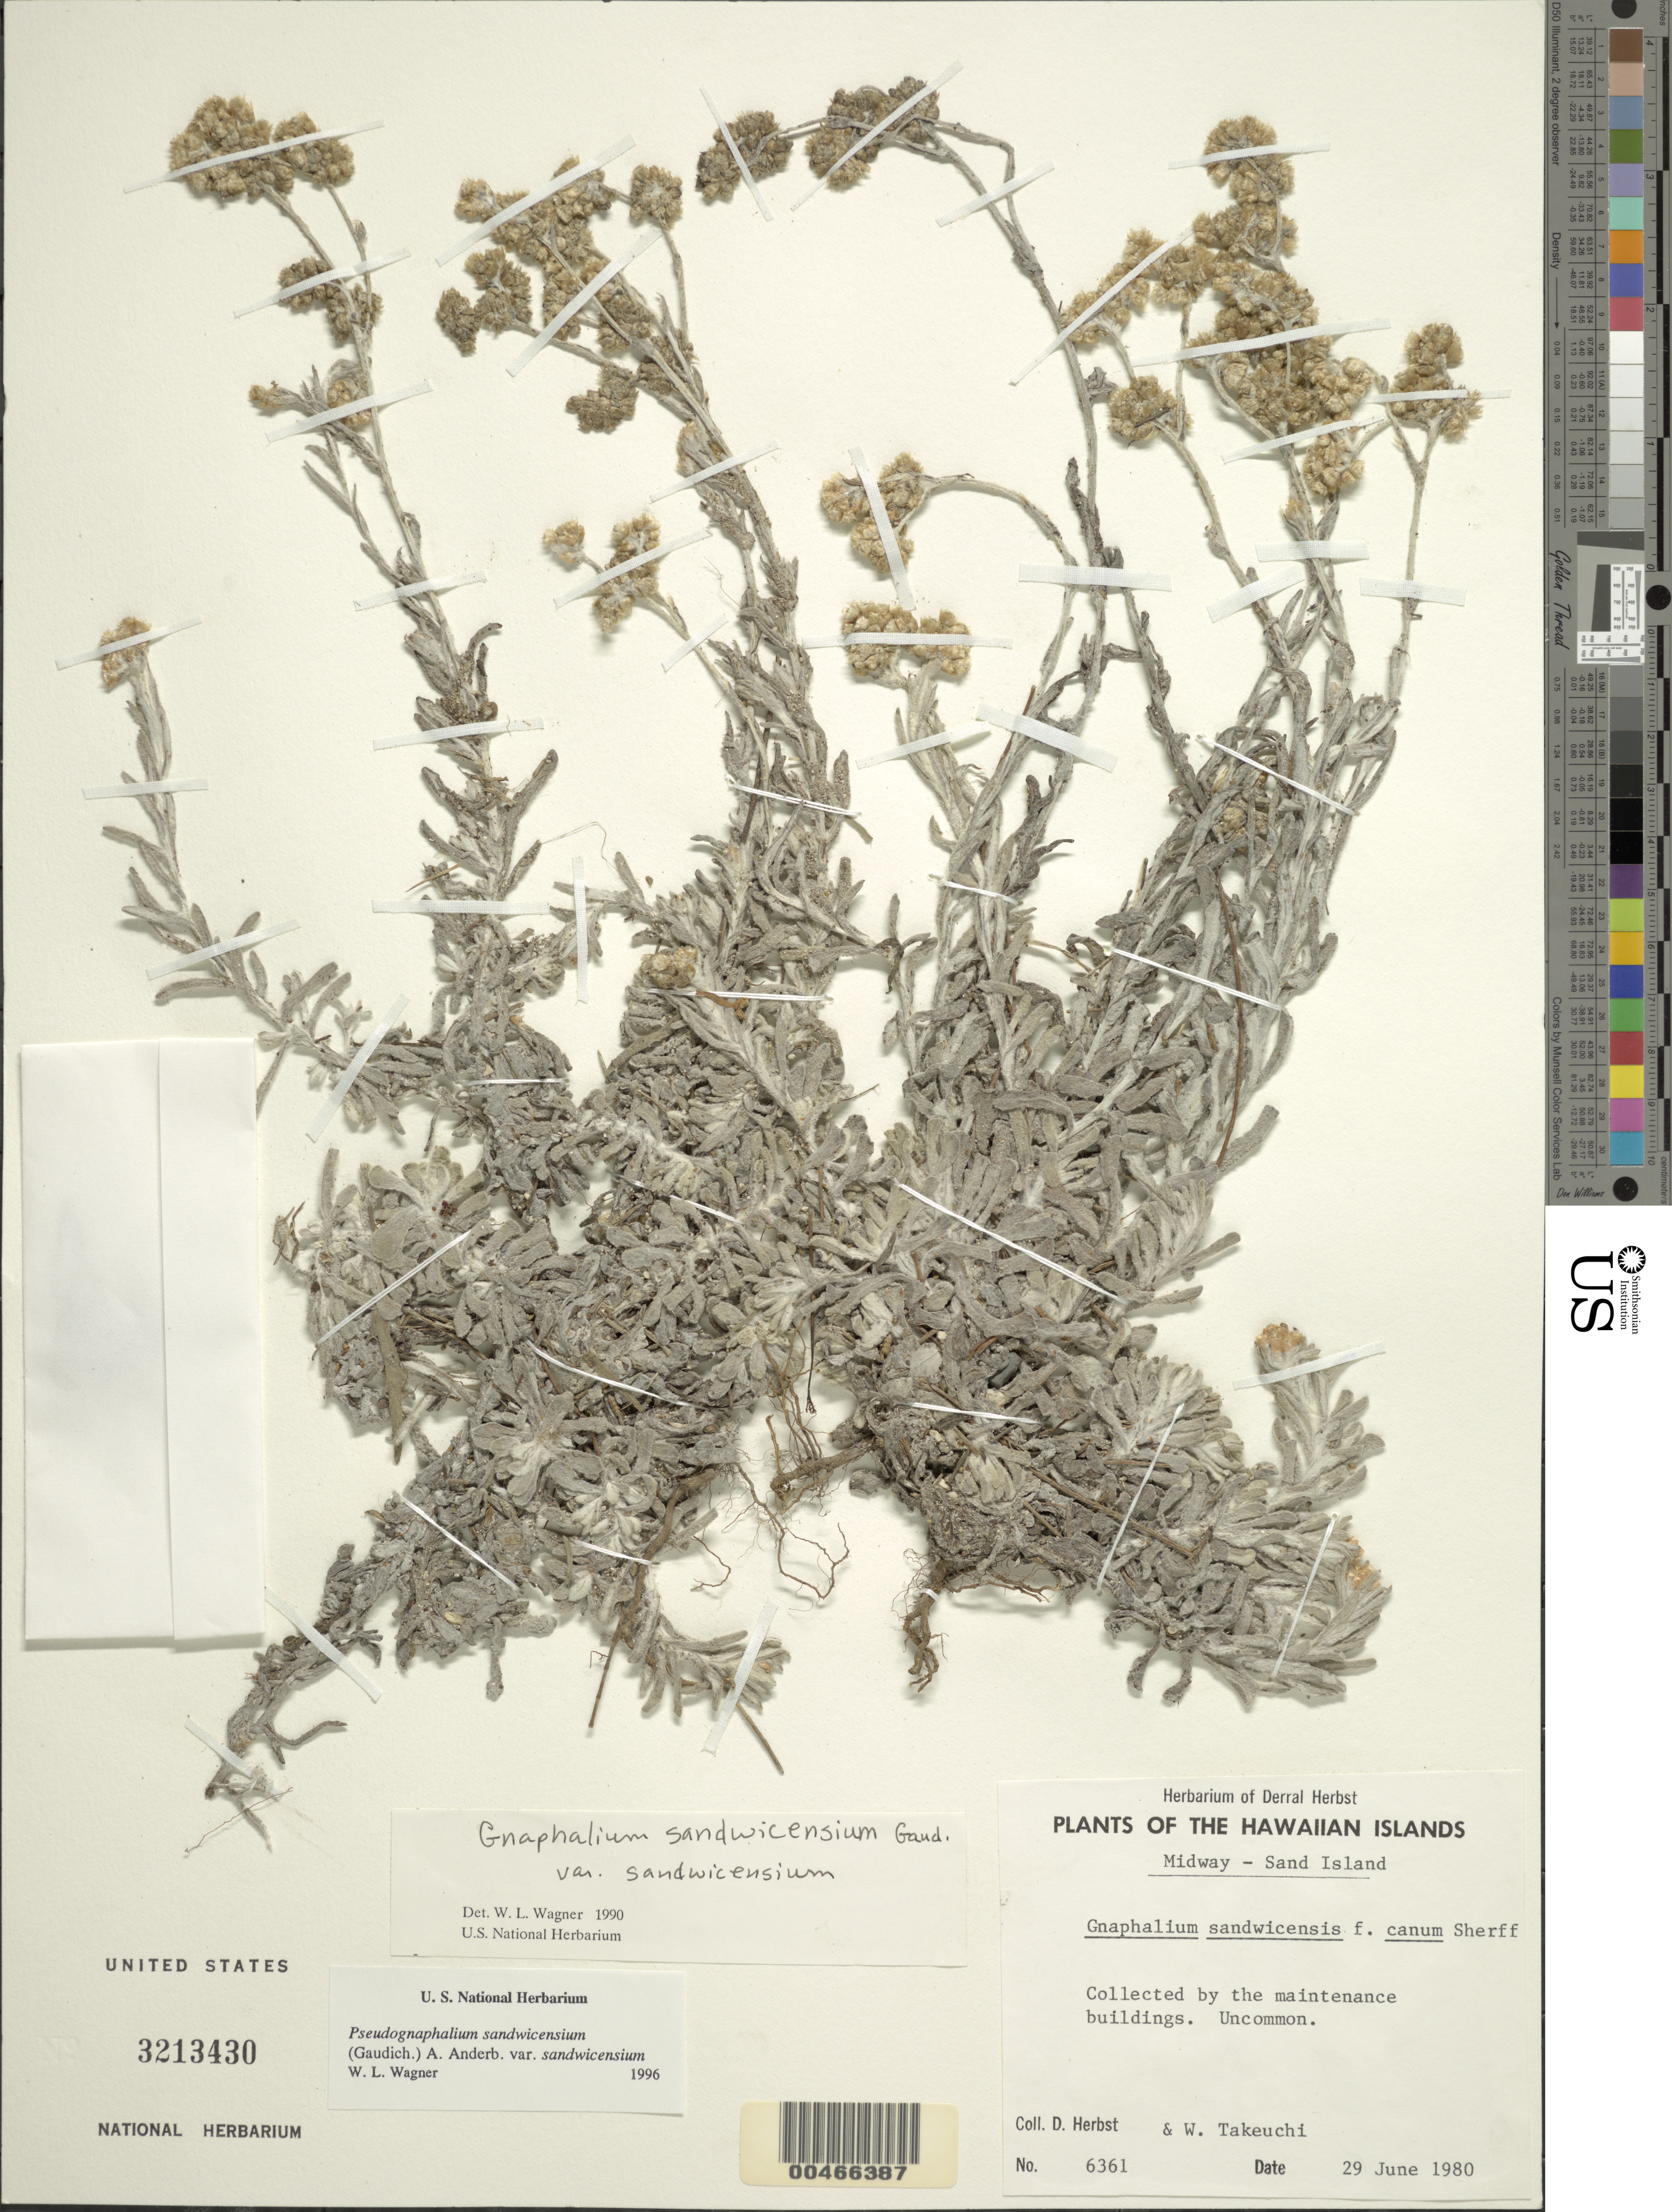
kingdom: Plantae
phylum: Tracheophyta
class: Magnoliopsida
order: Asterales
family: Asteraceae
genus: Pseudognaphalium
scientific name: Pseudognaphalium sandwicensium var. sandwicensium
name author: (Gaudich.) Anderb.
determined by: Wagner, W. L., (BOT), Smithsonian Institution - National Museum of Natural History (UNITED STATES)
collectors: D. R. Herbst & W. N. Takeuchi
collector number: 6361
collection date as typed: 29 Jun 1980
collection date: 1980-06-29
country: U.S. Administered Pacific Islands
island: Midway Atoll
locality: Midway, Sand Islet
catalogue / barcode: US 3213430